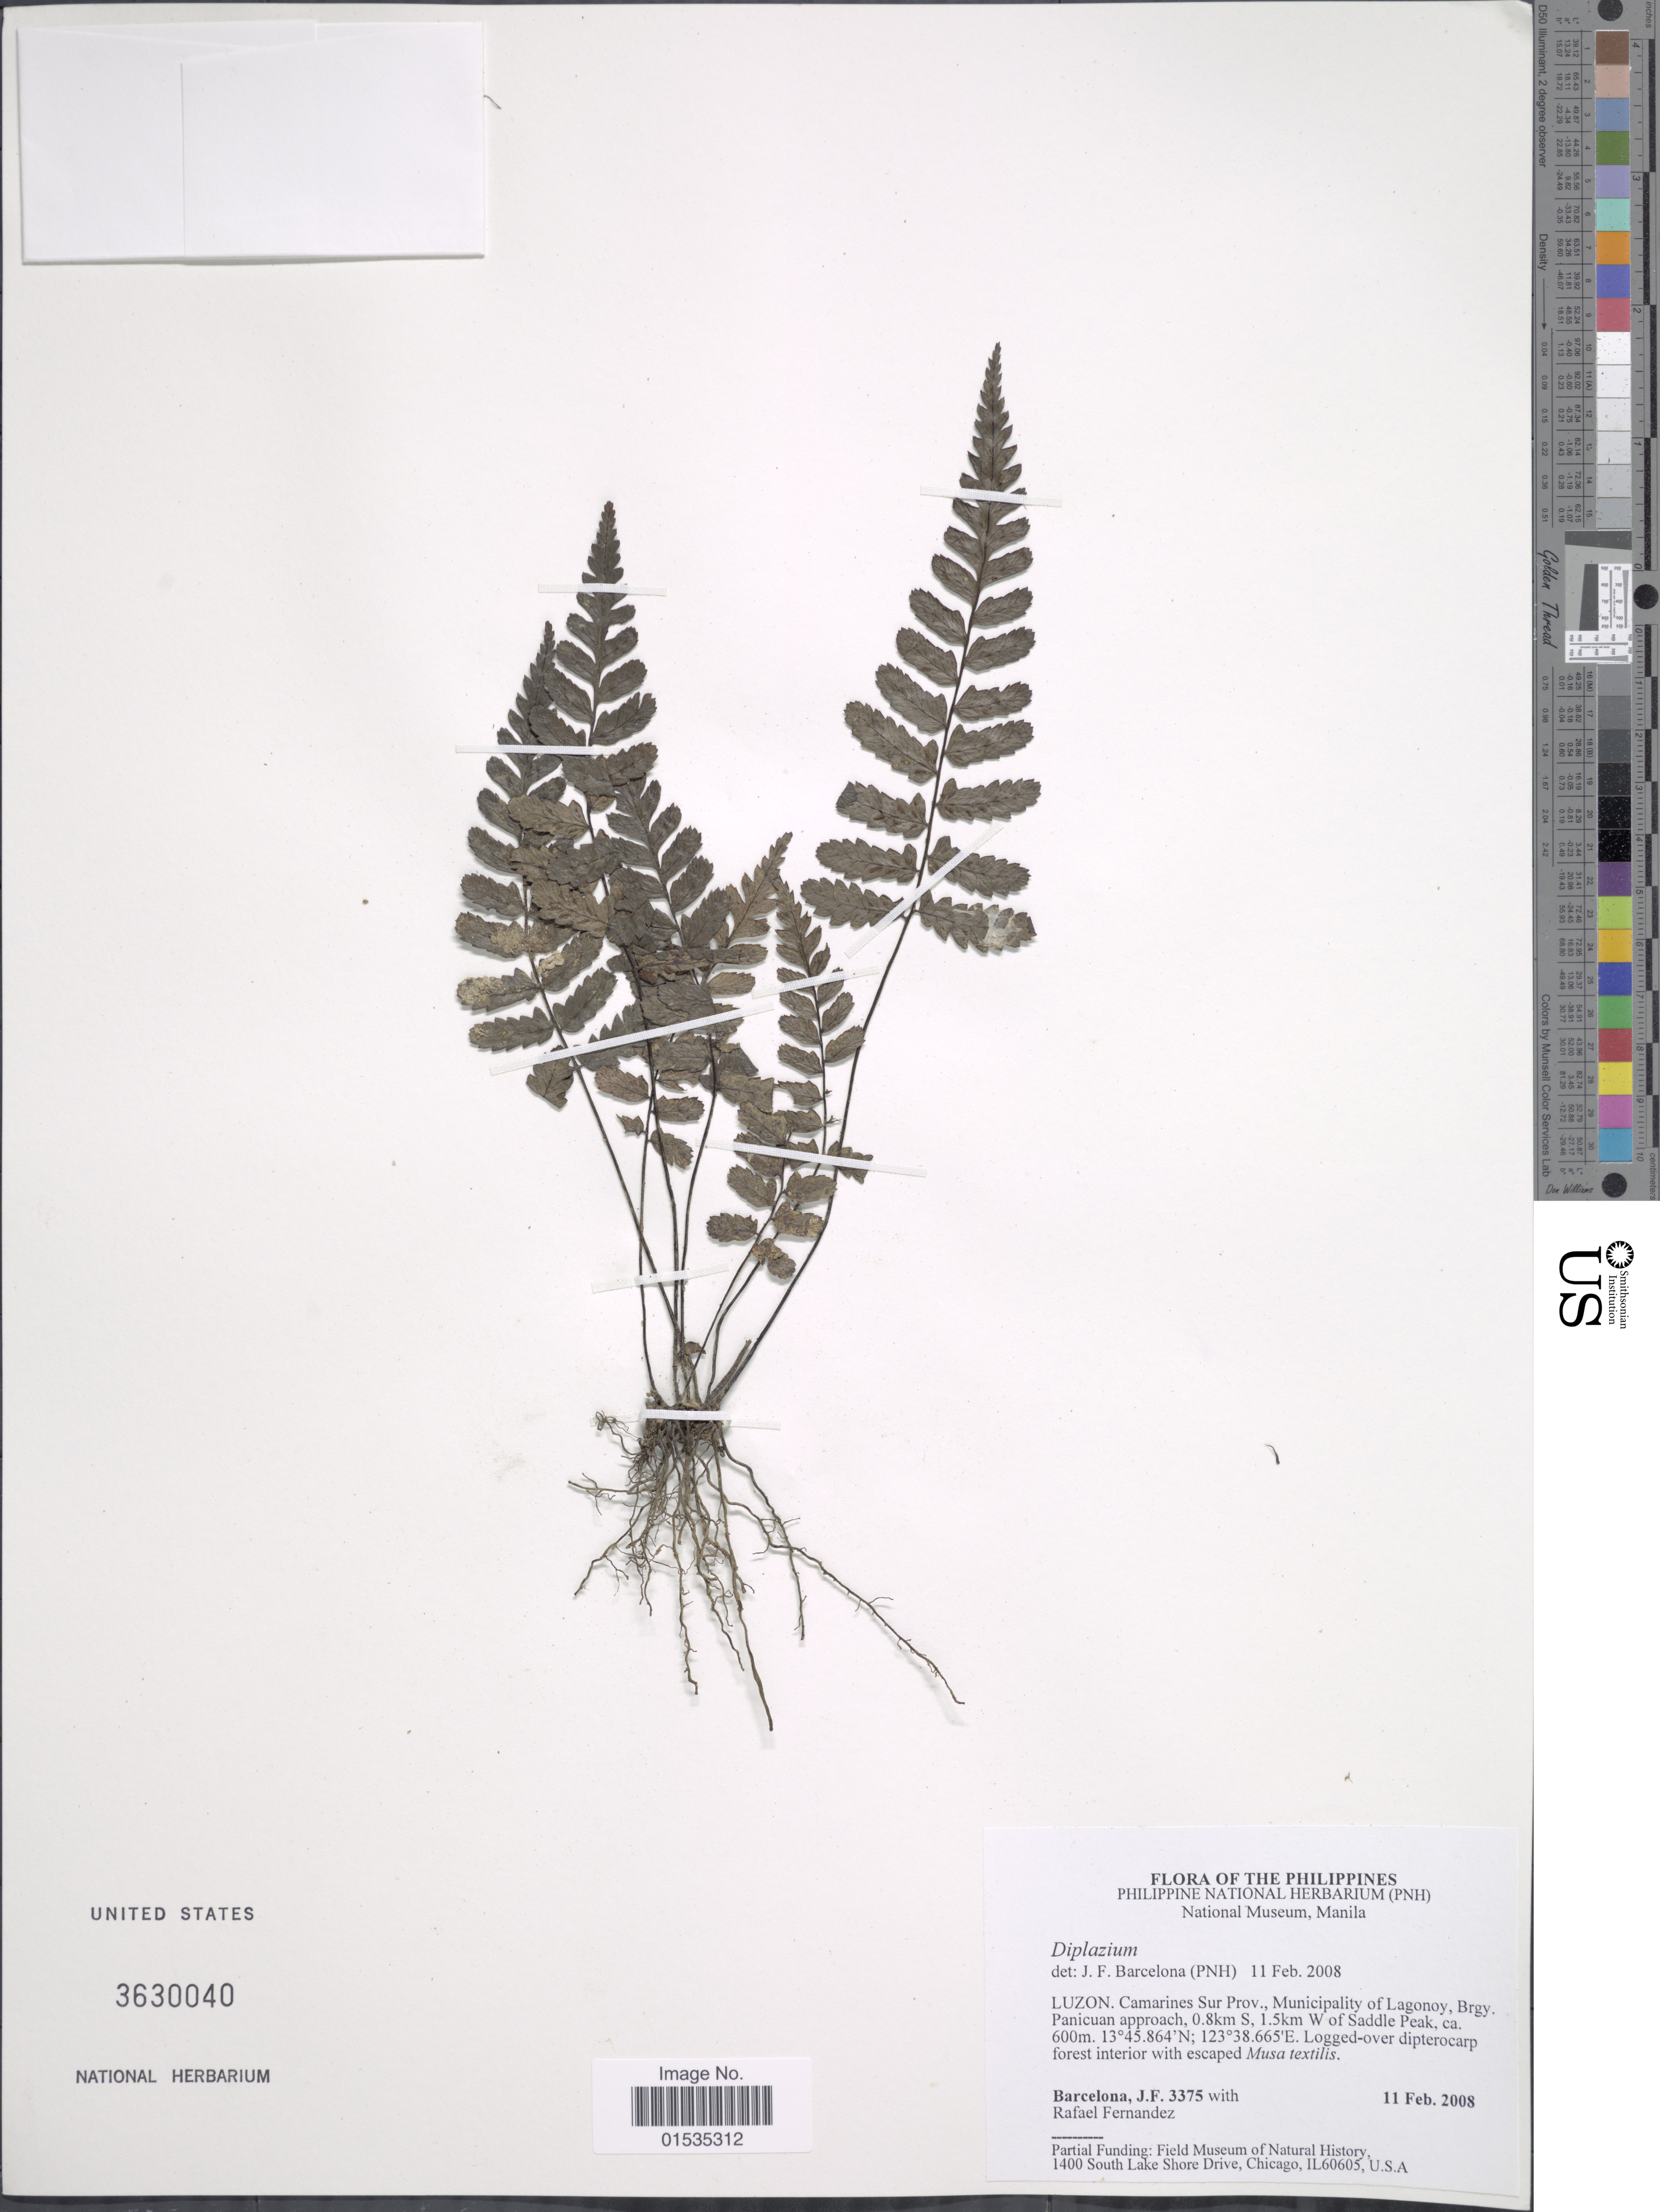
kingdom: Plantae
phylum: Tracheophyta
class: Polypodiopsida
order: Polypodiales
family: Athyriaceae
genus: Diplazium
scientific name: Diplazium sp.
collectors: J. F. Barcelona & R. Fernandez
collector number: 3375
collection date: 2008-02-11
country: Papua New Guinea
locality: Luzon, Camarines Sur Prov., Municipality of Lagonoy, Brgy. Panicuan approach, 0.8 km S, 1.5 km W of Saddle Peak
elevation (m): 600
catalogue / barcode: US 3630040